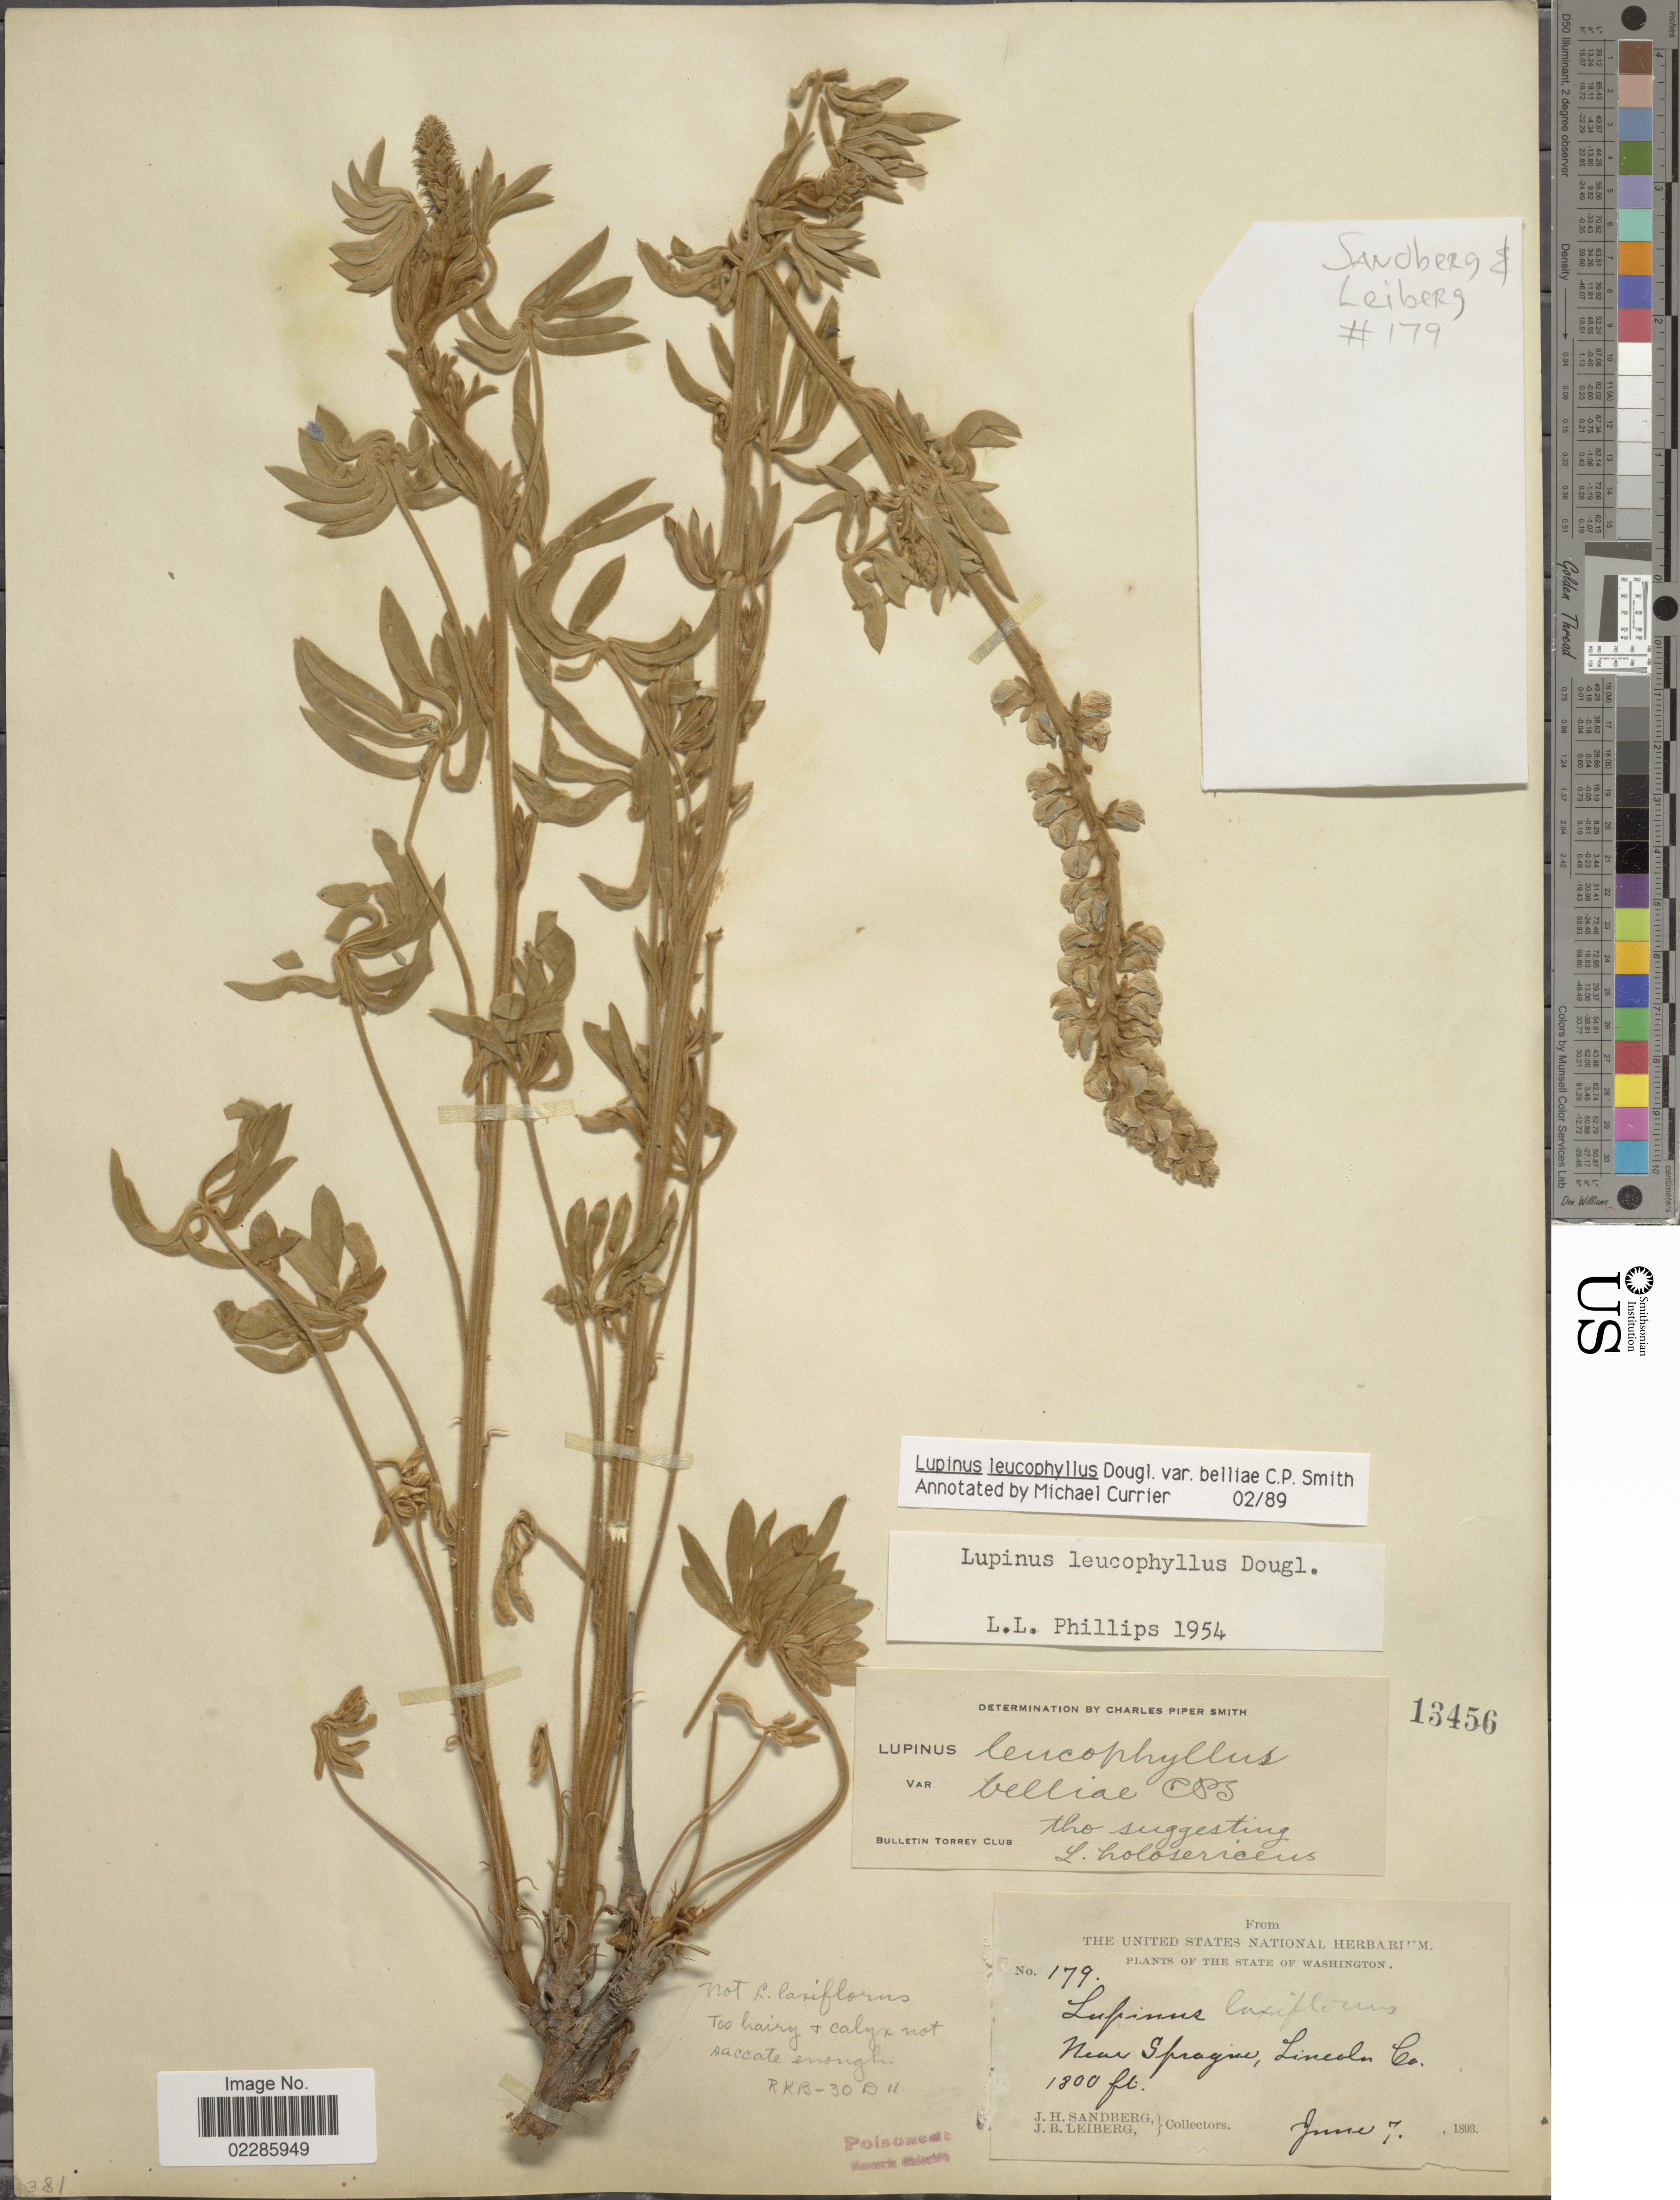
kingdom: Plantae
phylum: Tracheophyta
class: Magnoliopsida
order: Fabales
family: Fabaceae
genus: Lupinus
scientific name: Lupinus leucophyllus var. belliae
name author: C.P. Sm.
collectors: J. H. Sandberg & J. B. Leiberg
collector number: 179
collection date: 1893-06-07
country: United States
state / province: Washington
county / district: Lincoln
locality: Near Sprayine, Lincoln Co